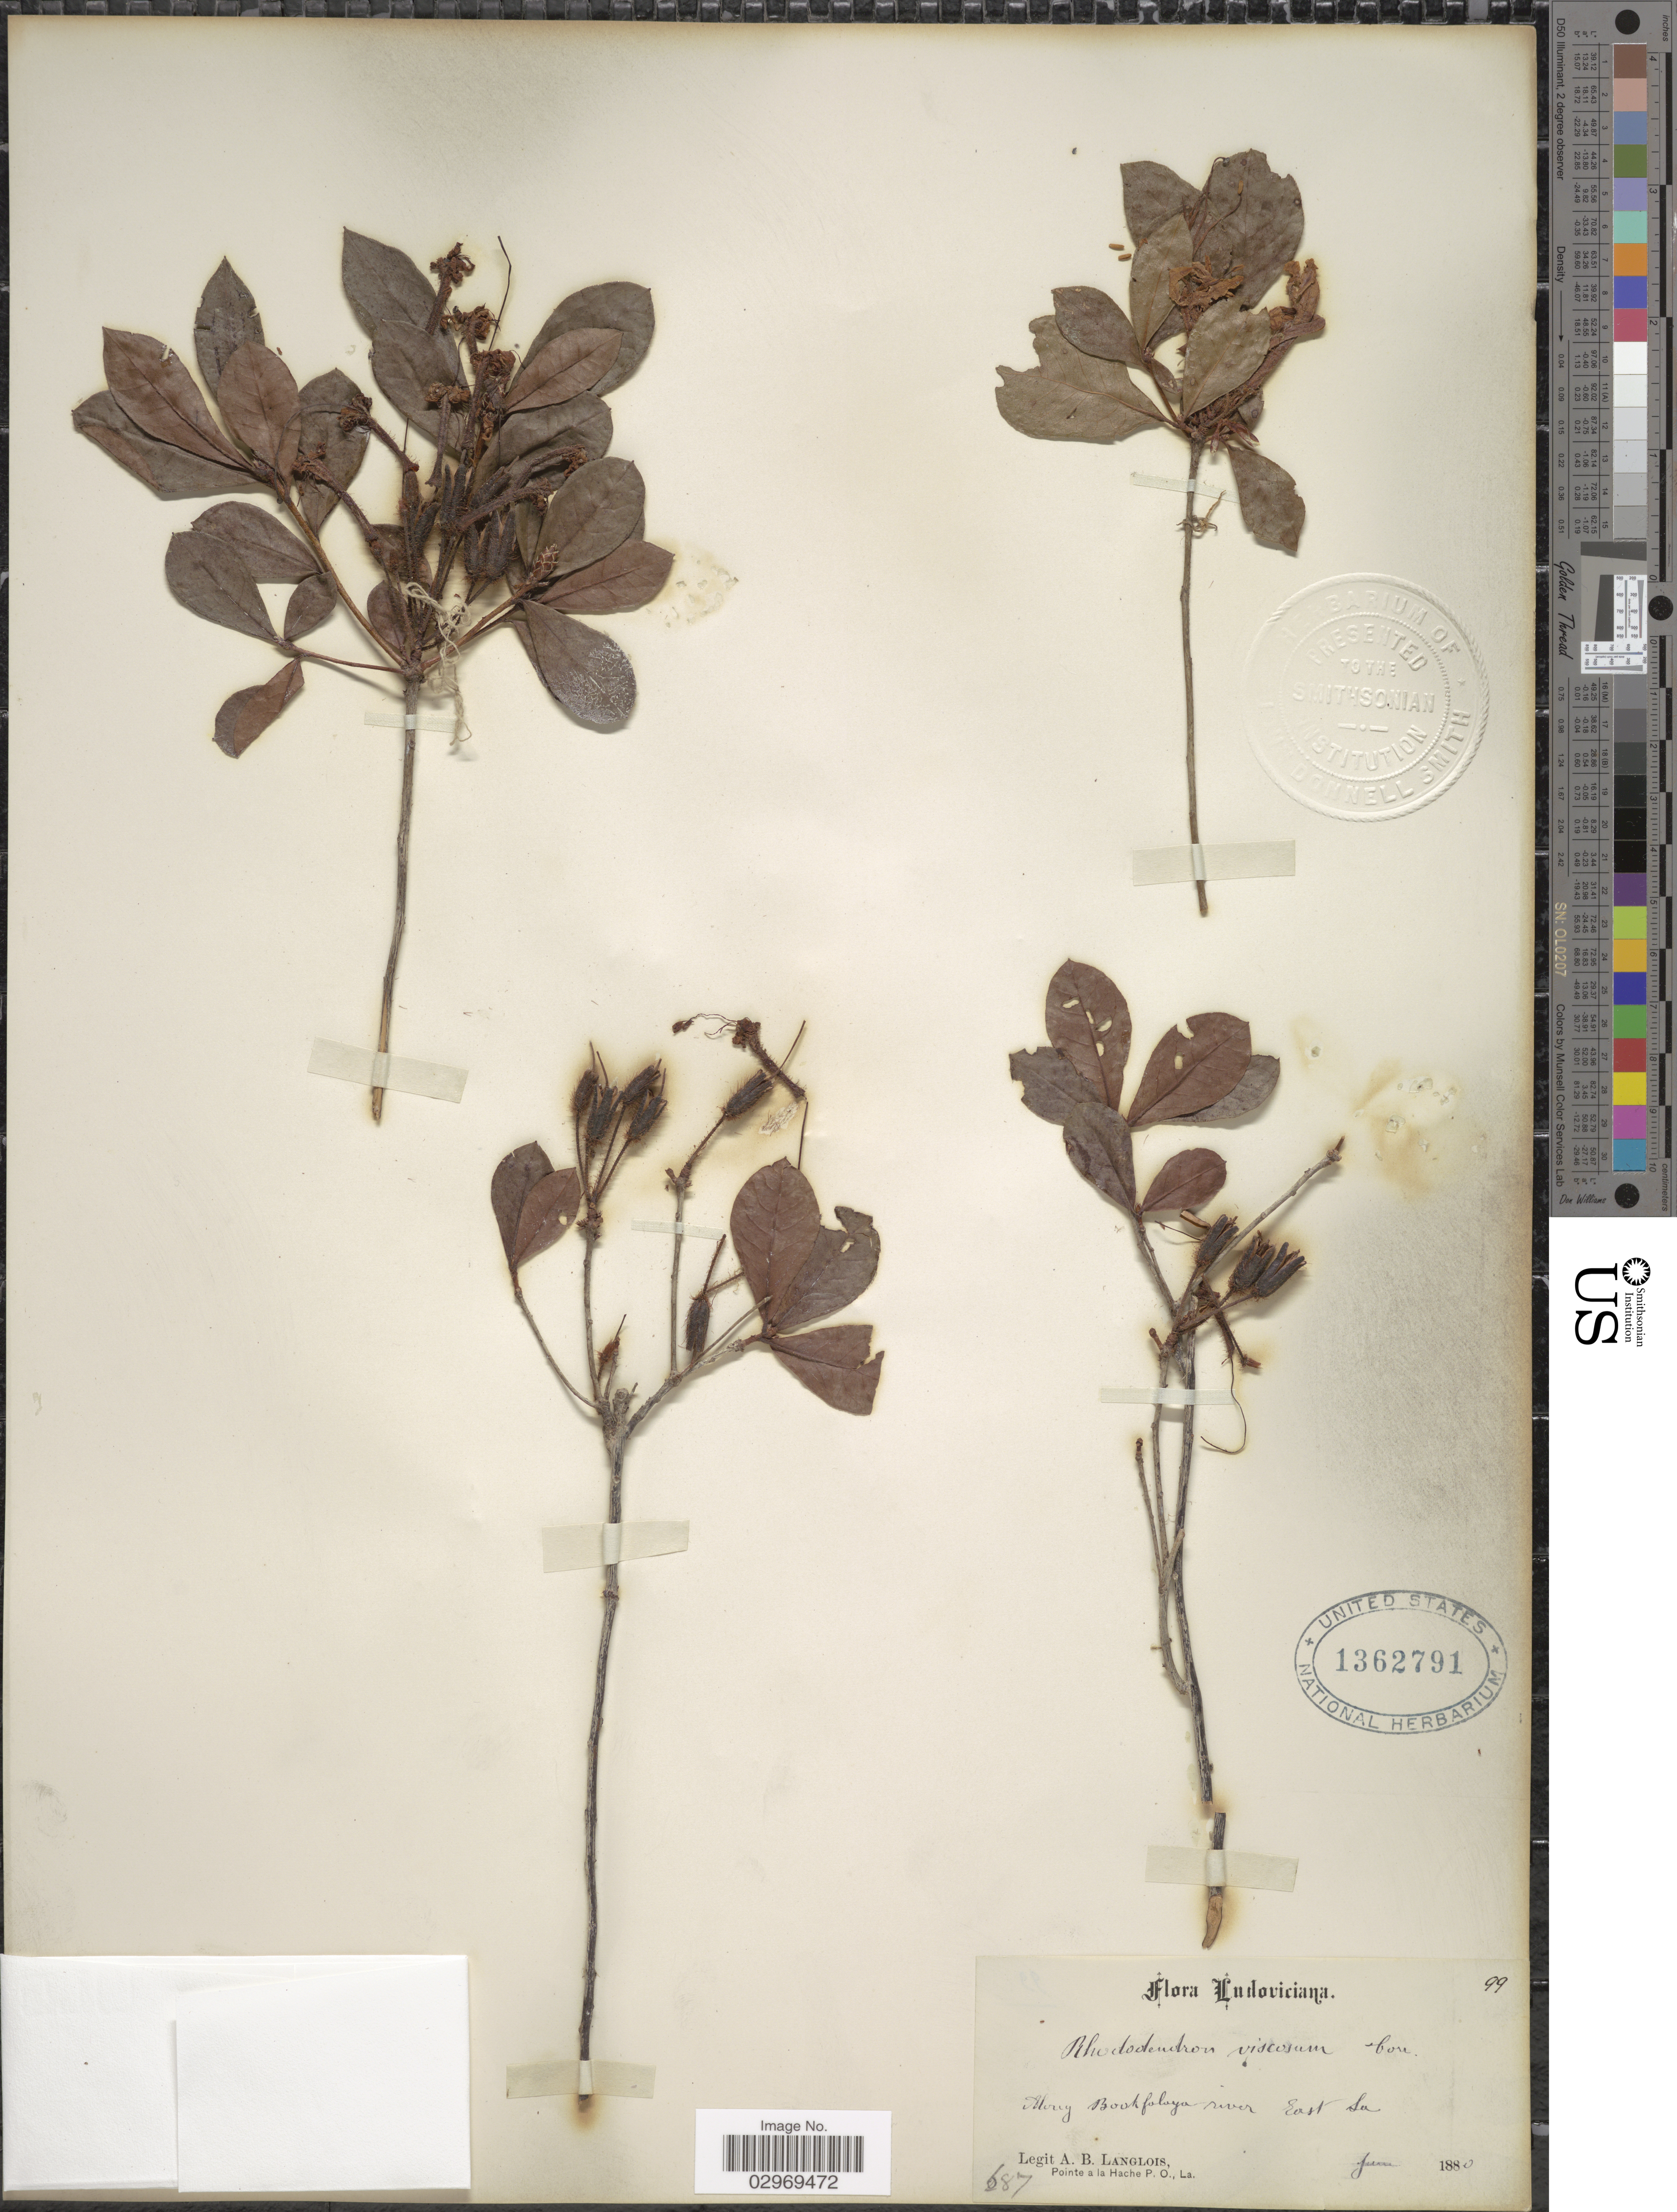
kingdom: Plantae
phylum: Tracheophyta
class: Magnoliopsida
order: Ericales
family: Ericaceae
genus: Rhododendron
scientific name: Rhododendron viscosum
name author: (L.) Torr.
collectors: A. Langlois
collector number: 687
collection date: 1880-06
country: United States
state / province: Louisiana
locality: Ludoviciana, Along Bookfoloya river, East Sa.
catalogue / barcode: US 1362791